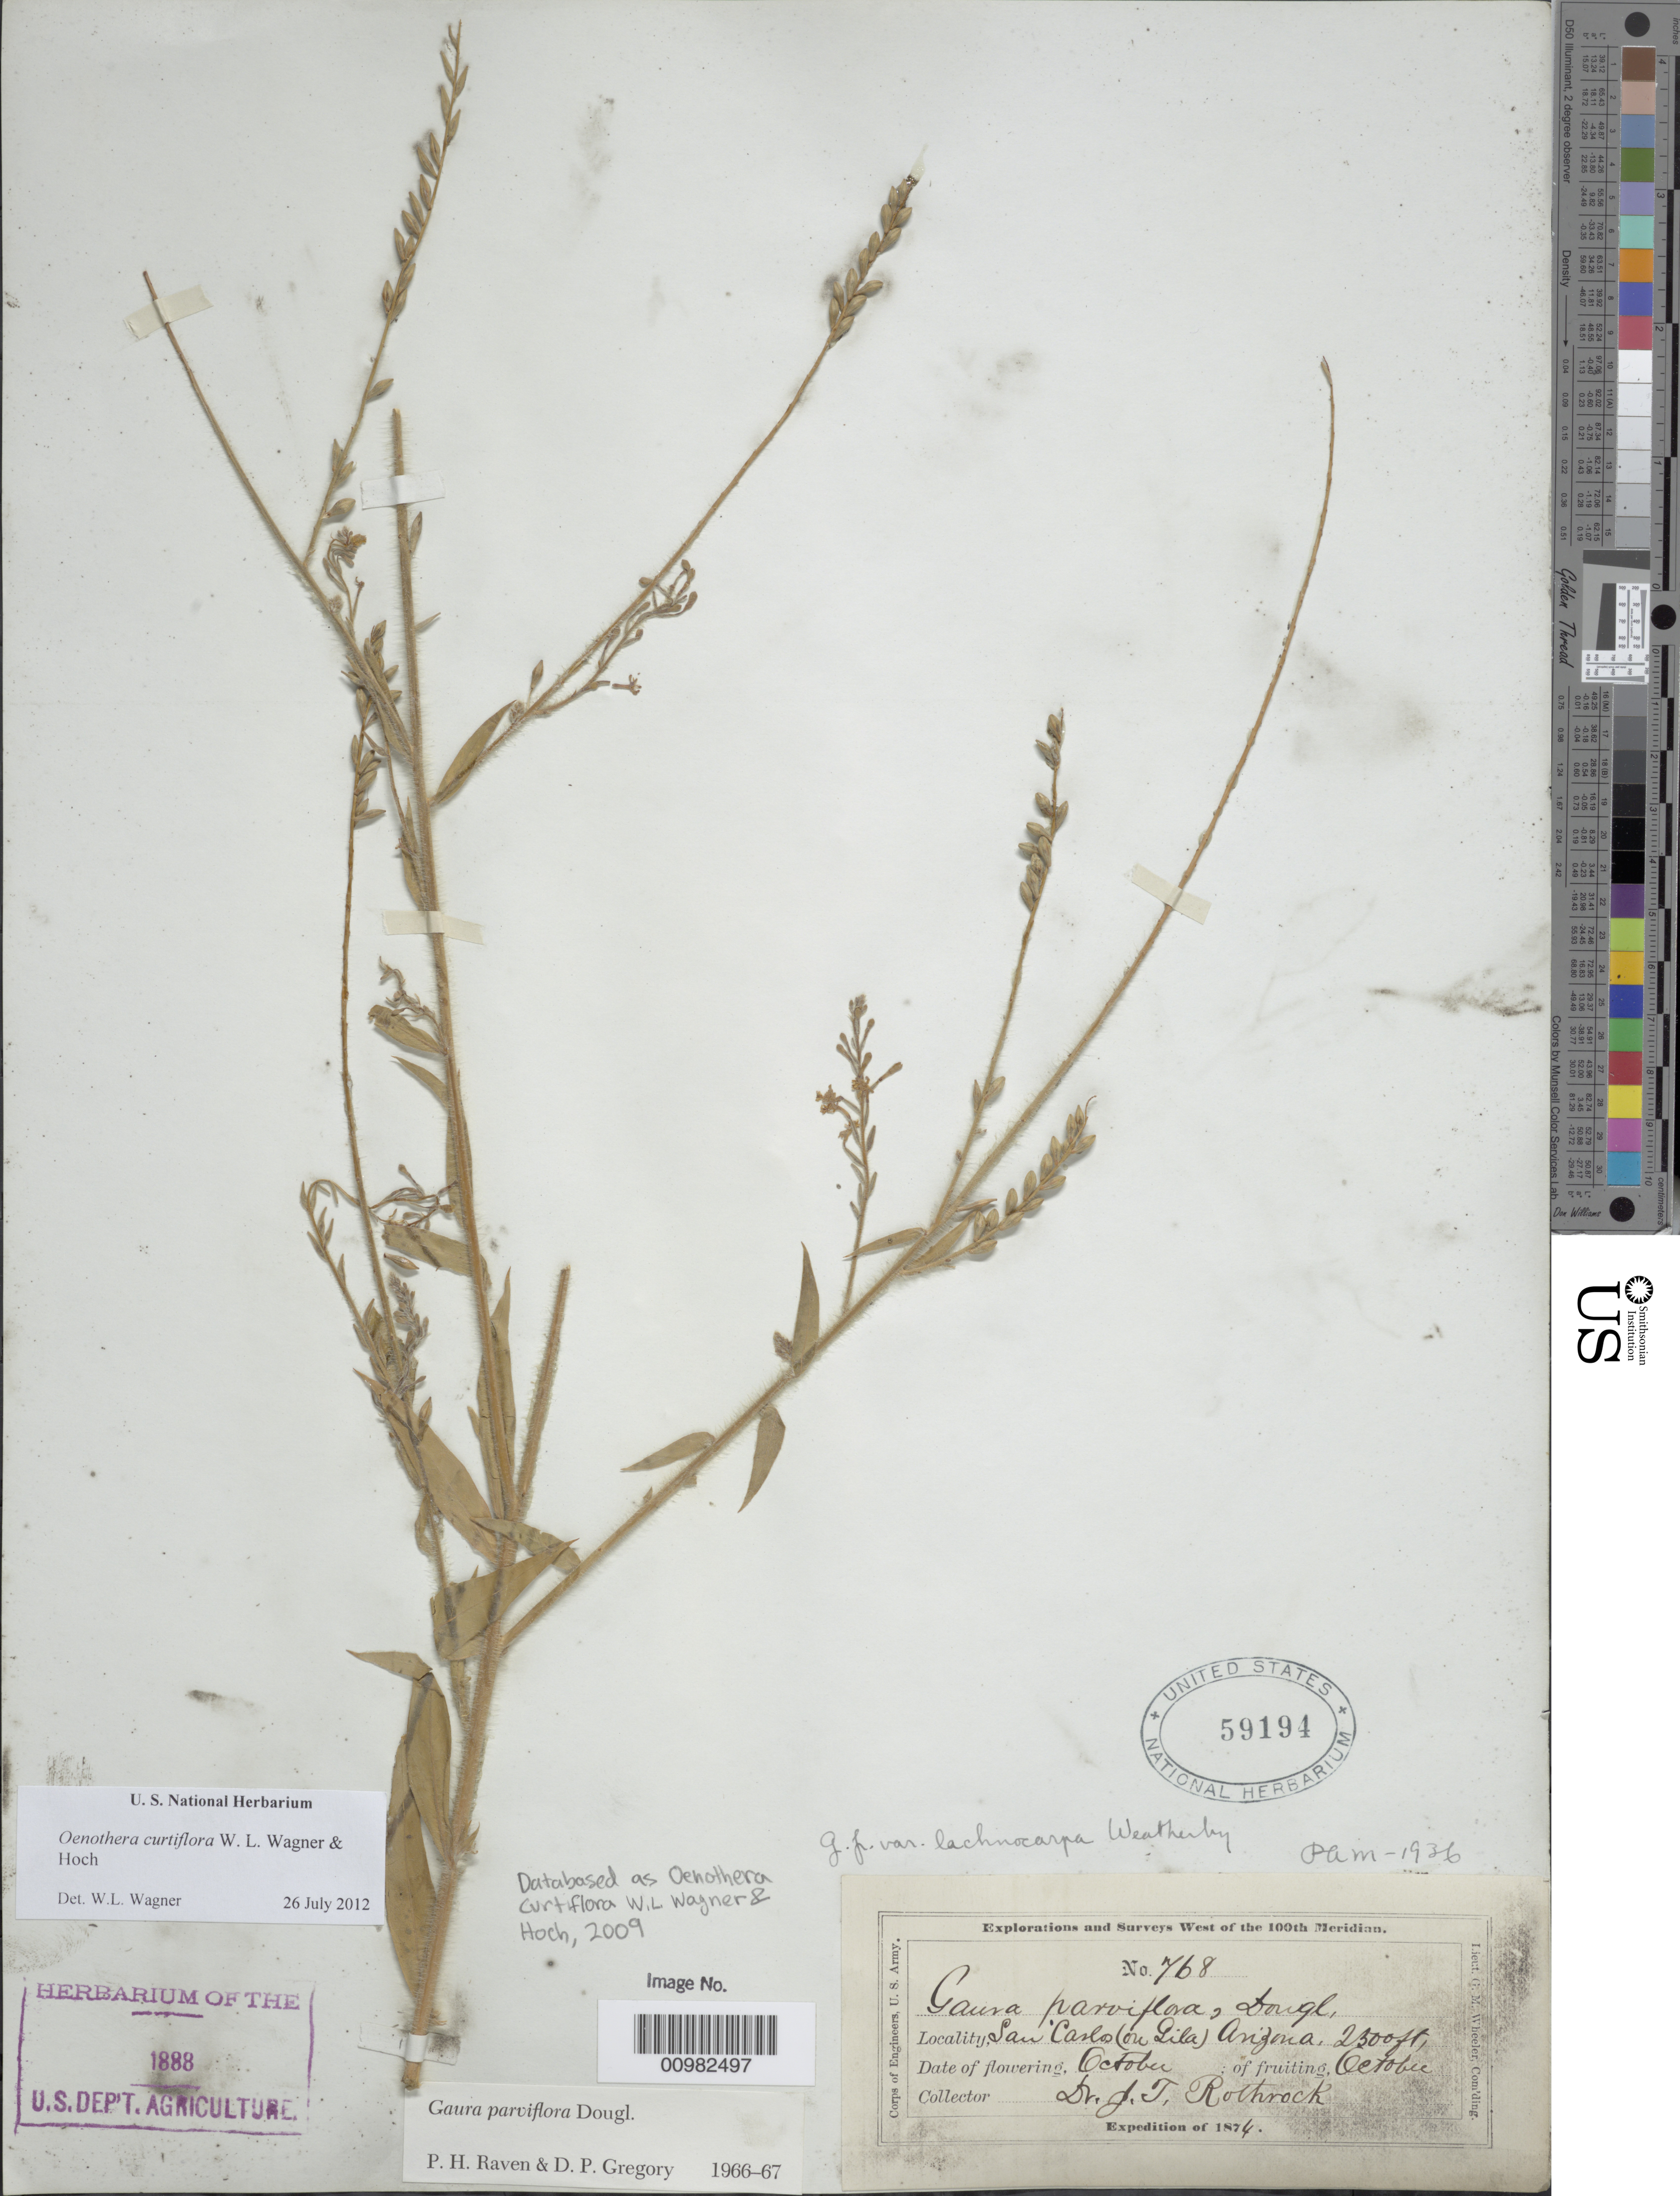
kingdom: Plantae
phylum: Tracheophyta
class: Magnoliopsida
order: Myrtales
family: Onagraceae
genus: Oenothera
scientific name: Oenothera curtiflora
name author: W.L. Wagner & Hoch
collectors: J. T. Rothrock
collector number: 768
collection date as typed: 1874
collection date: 1874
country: United States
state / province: Arizona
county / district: Gila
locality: San Carlos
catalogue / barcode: US 59194